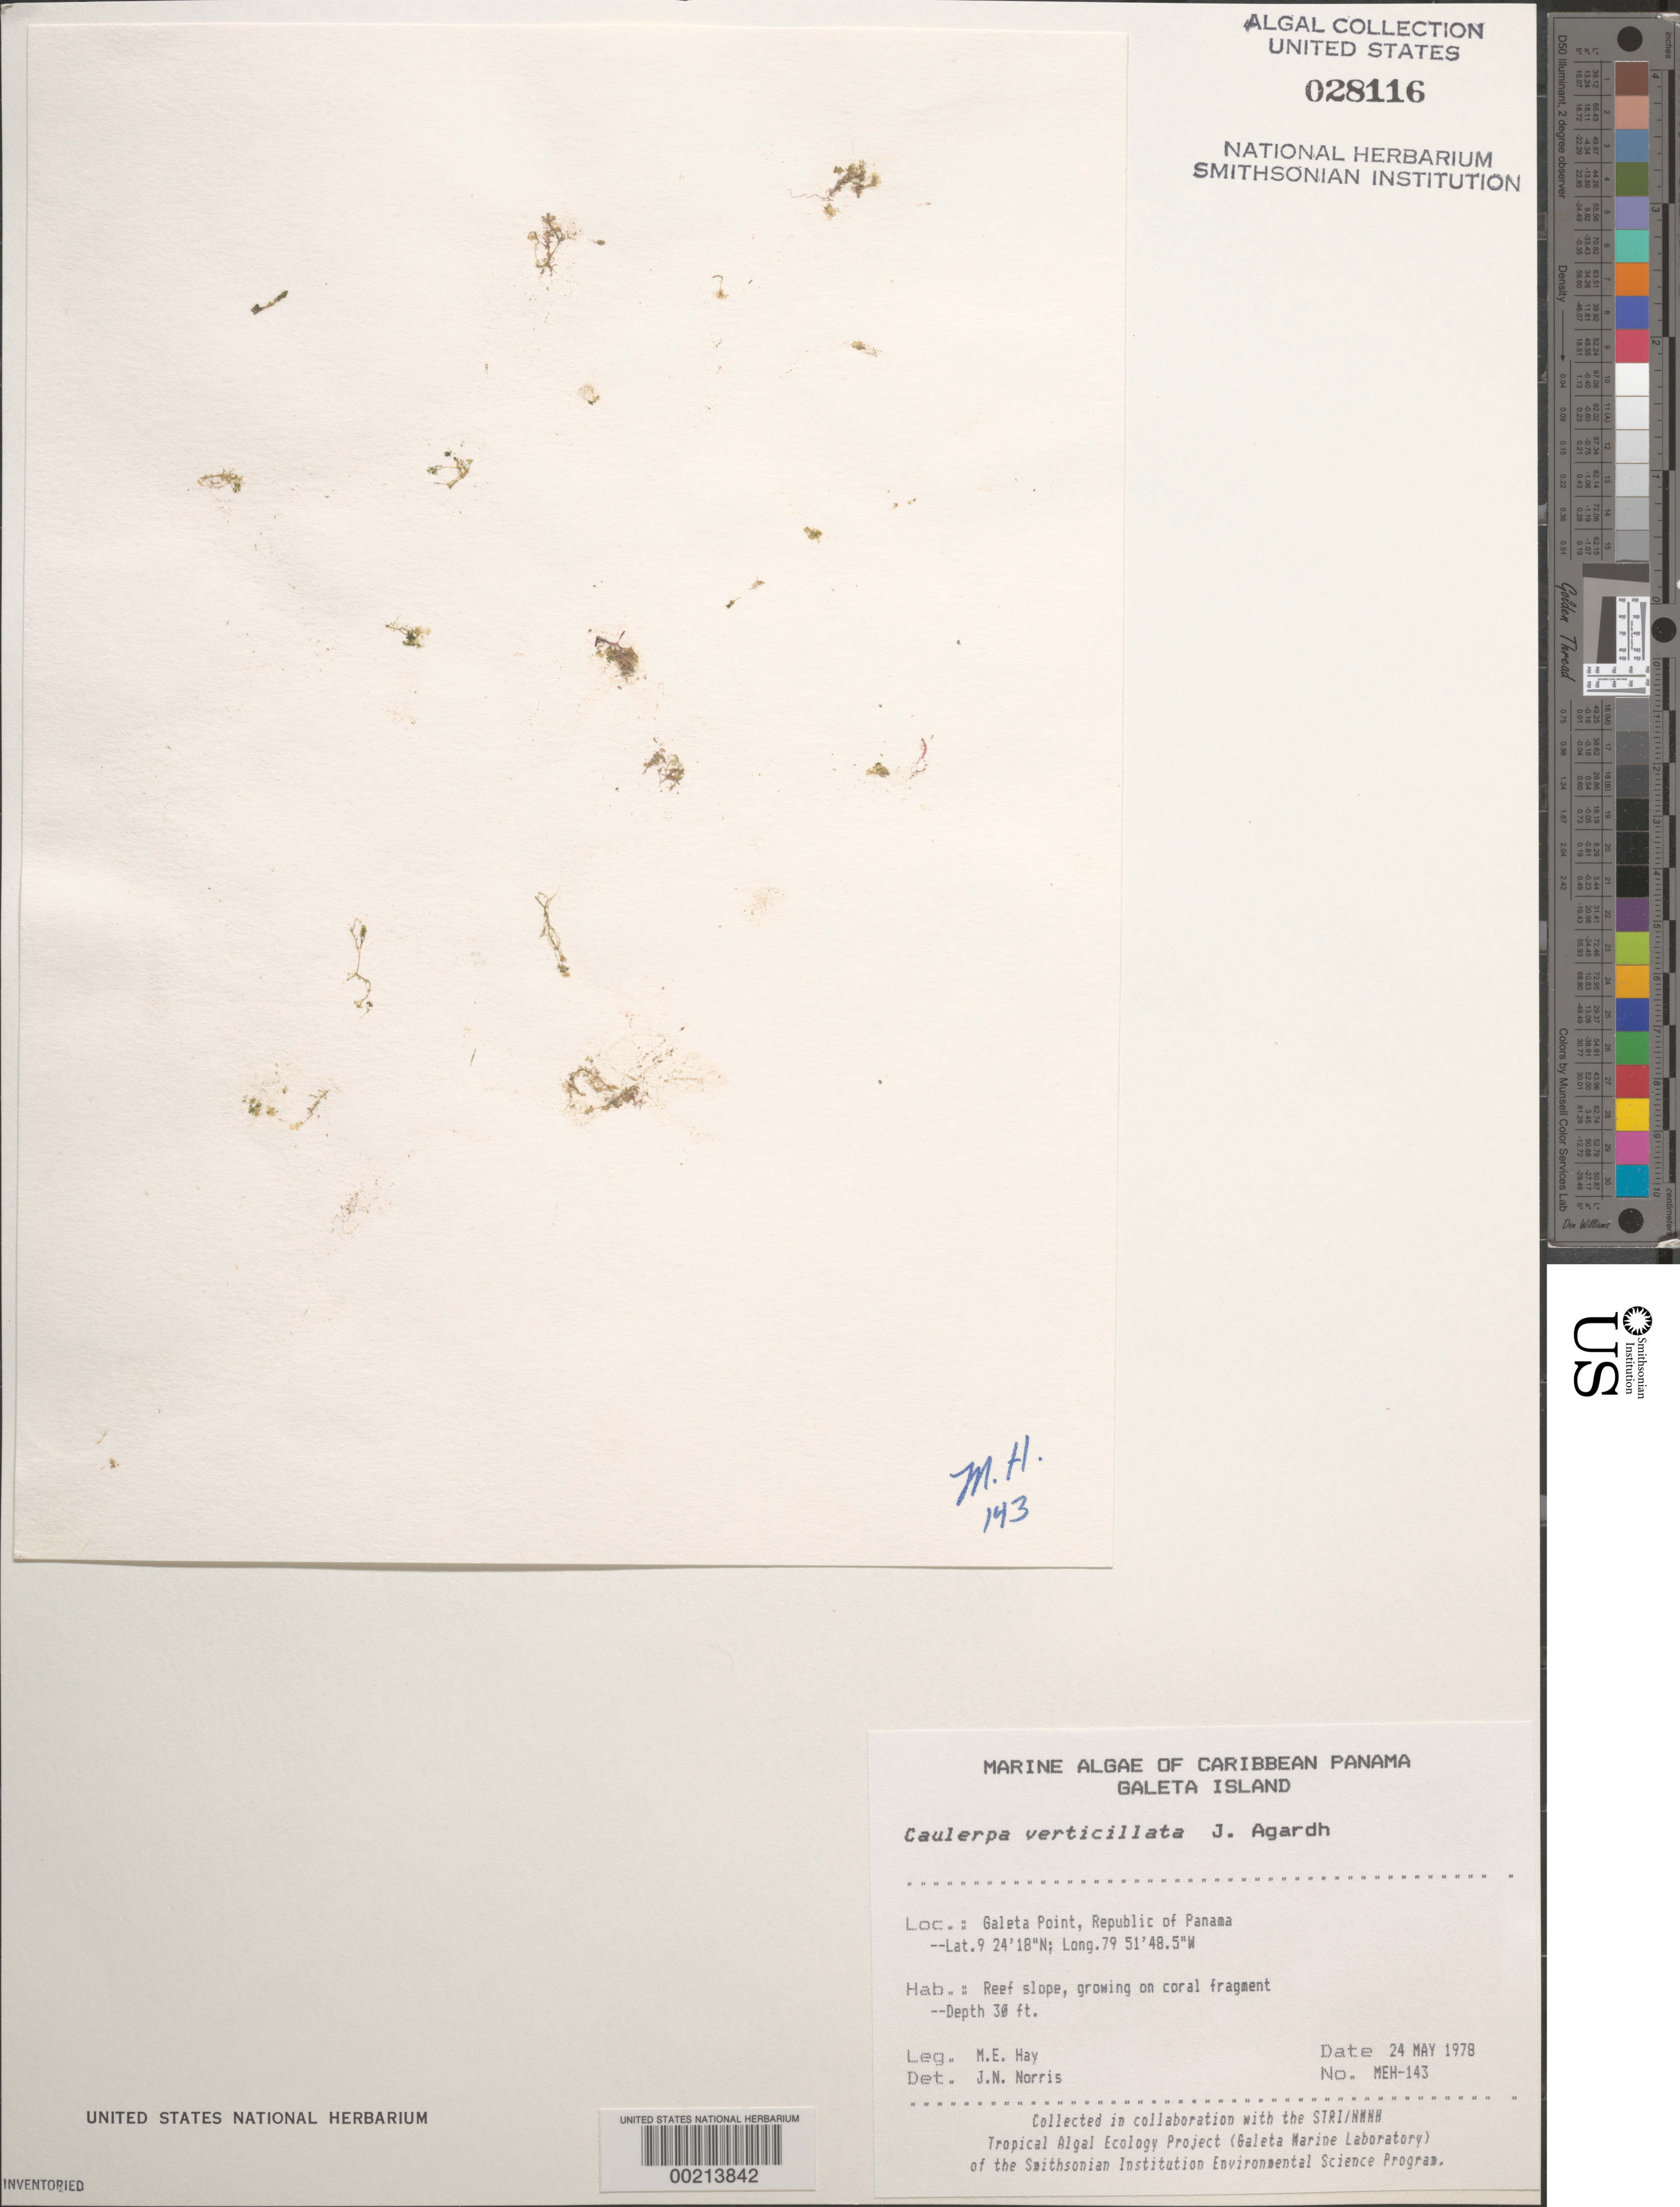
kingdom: Plantae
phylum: Chlorophyta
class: Ulvophyceae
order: Bryopsidales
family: Caulerpaceae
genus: Caulerpa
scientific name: Caulerpa verticillata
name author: J. Agardh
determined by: Norris, James N.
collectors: M. E. Hay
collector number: MEH-143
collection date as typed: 24 May 1978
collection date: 1978-05-24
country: Panama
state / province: Colón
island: Galeta Island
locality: Galeta Point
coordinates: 9 24' 18" N, 79 51' 48.5" W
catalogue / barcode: US 28116